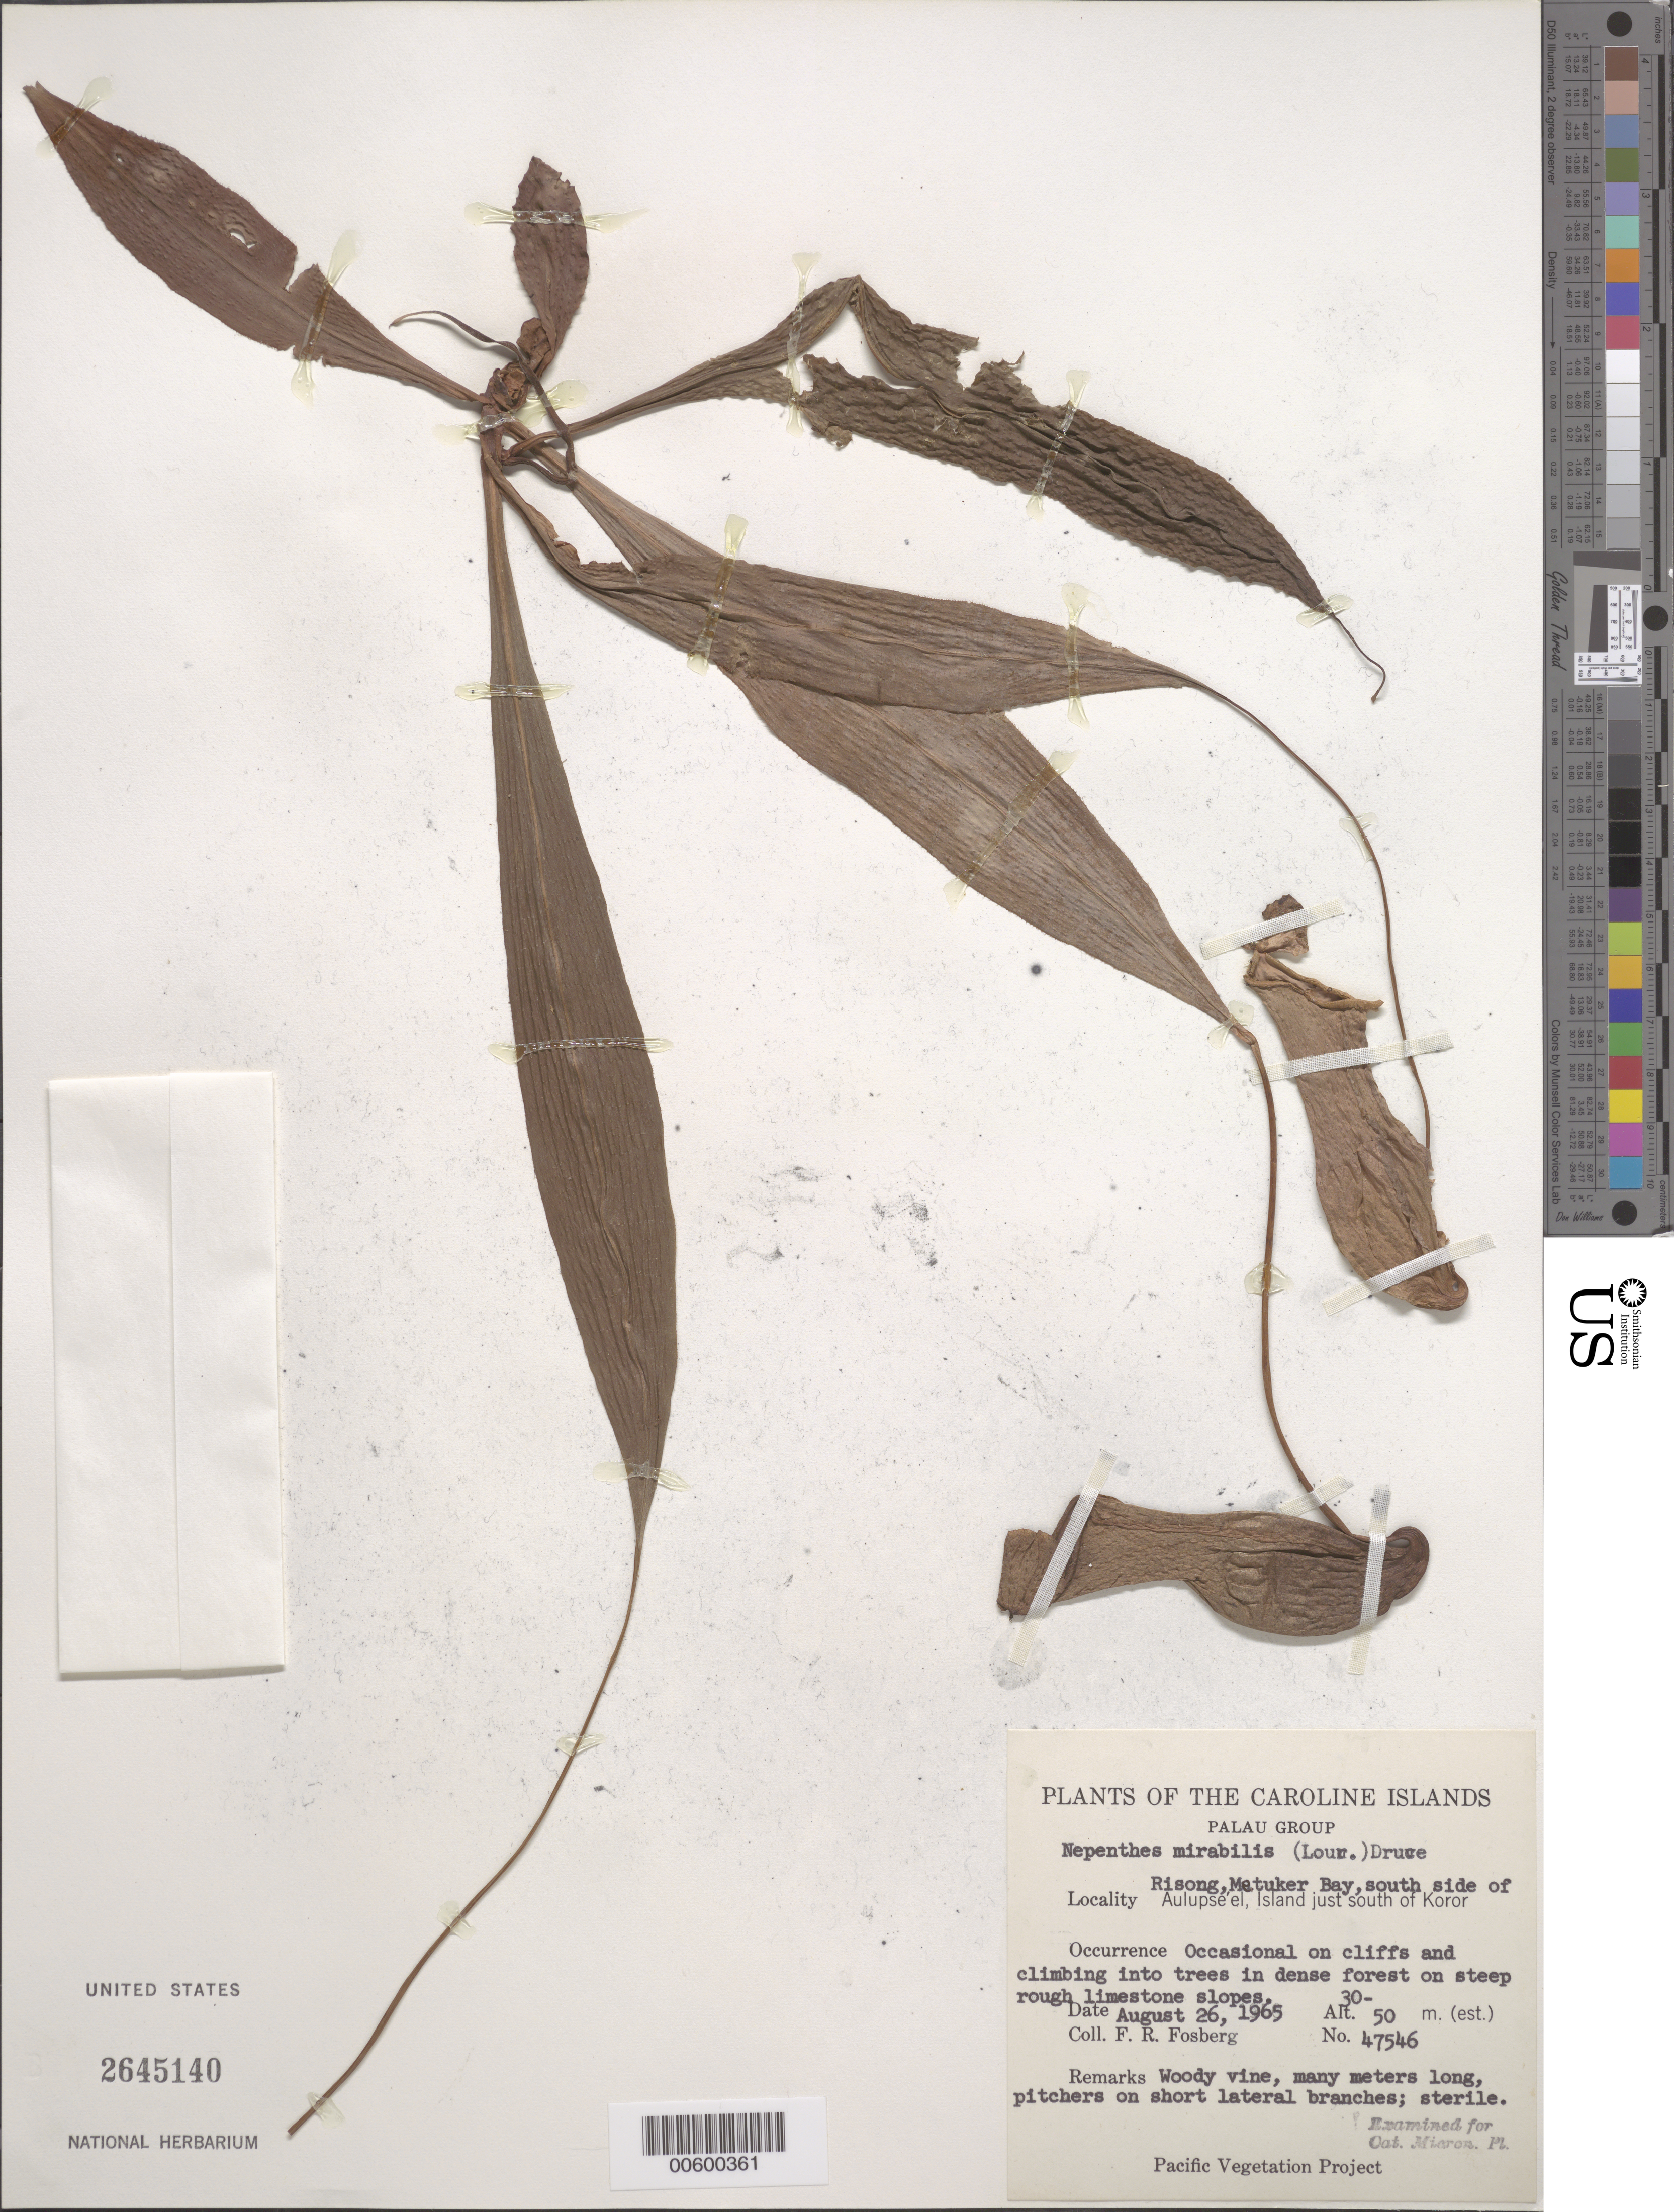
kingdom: Plantae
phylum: Tracheophyta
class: Magnoliopsida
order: Caryophyllales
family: Nepenthaceae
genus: Nepenthes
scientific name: Nepenthes mirabilis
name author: (Lour.) Druce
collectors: F. R. Fosberg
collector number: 47546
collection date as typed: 26 Aug 1965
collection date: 1965-08-26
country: Palau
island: Pulo Anna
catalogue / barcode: US 2645140